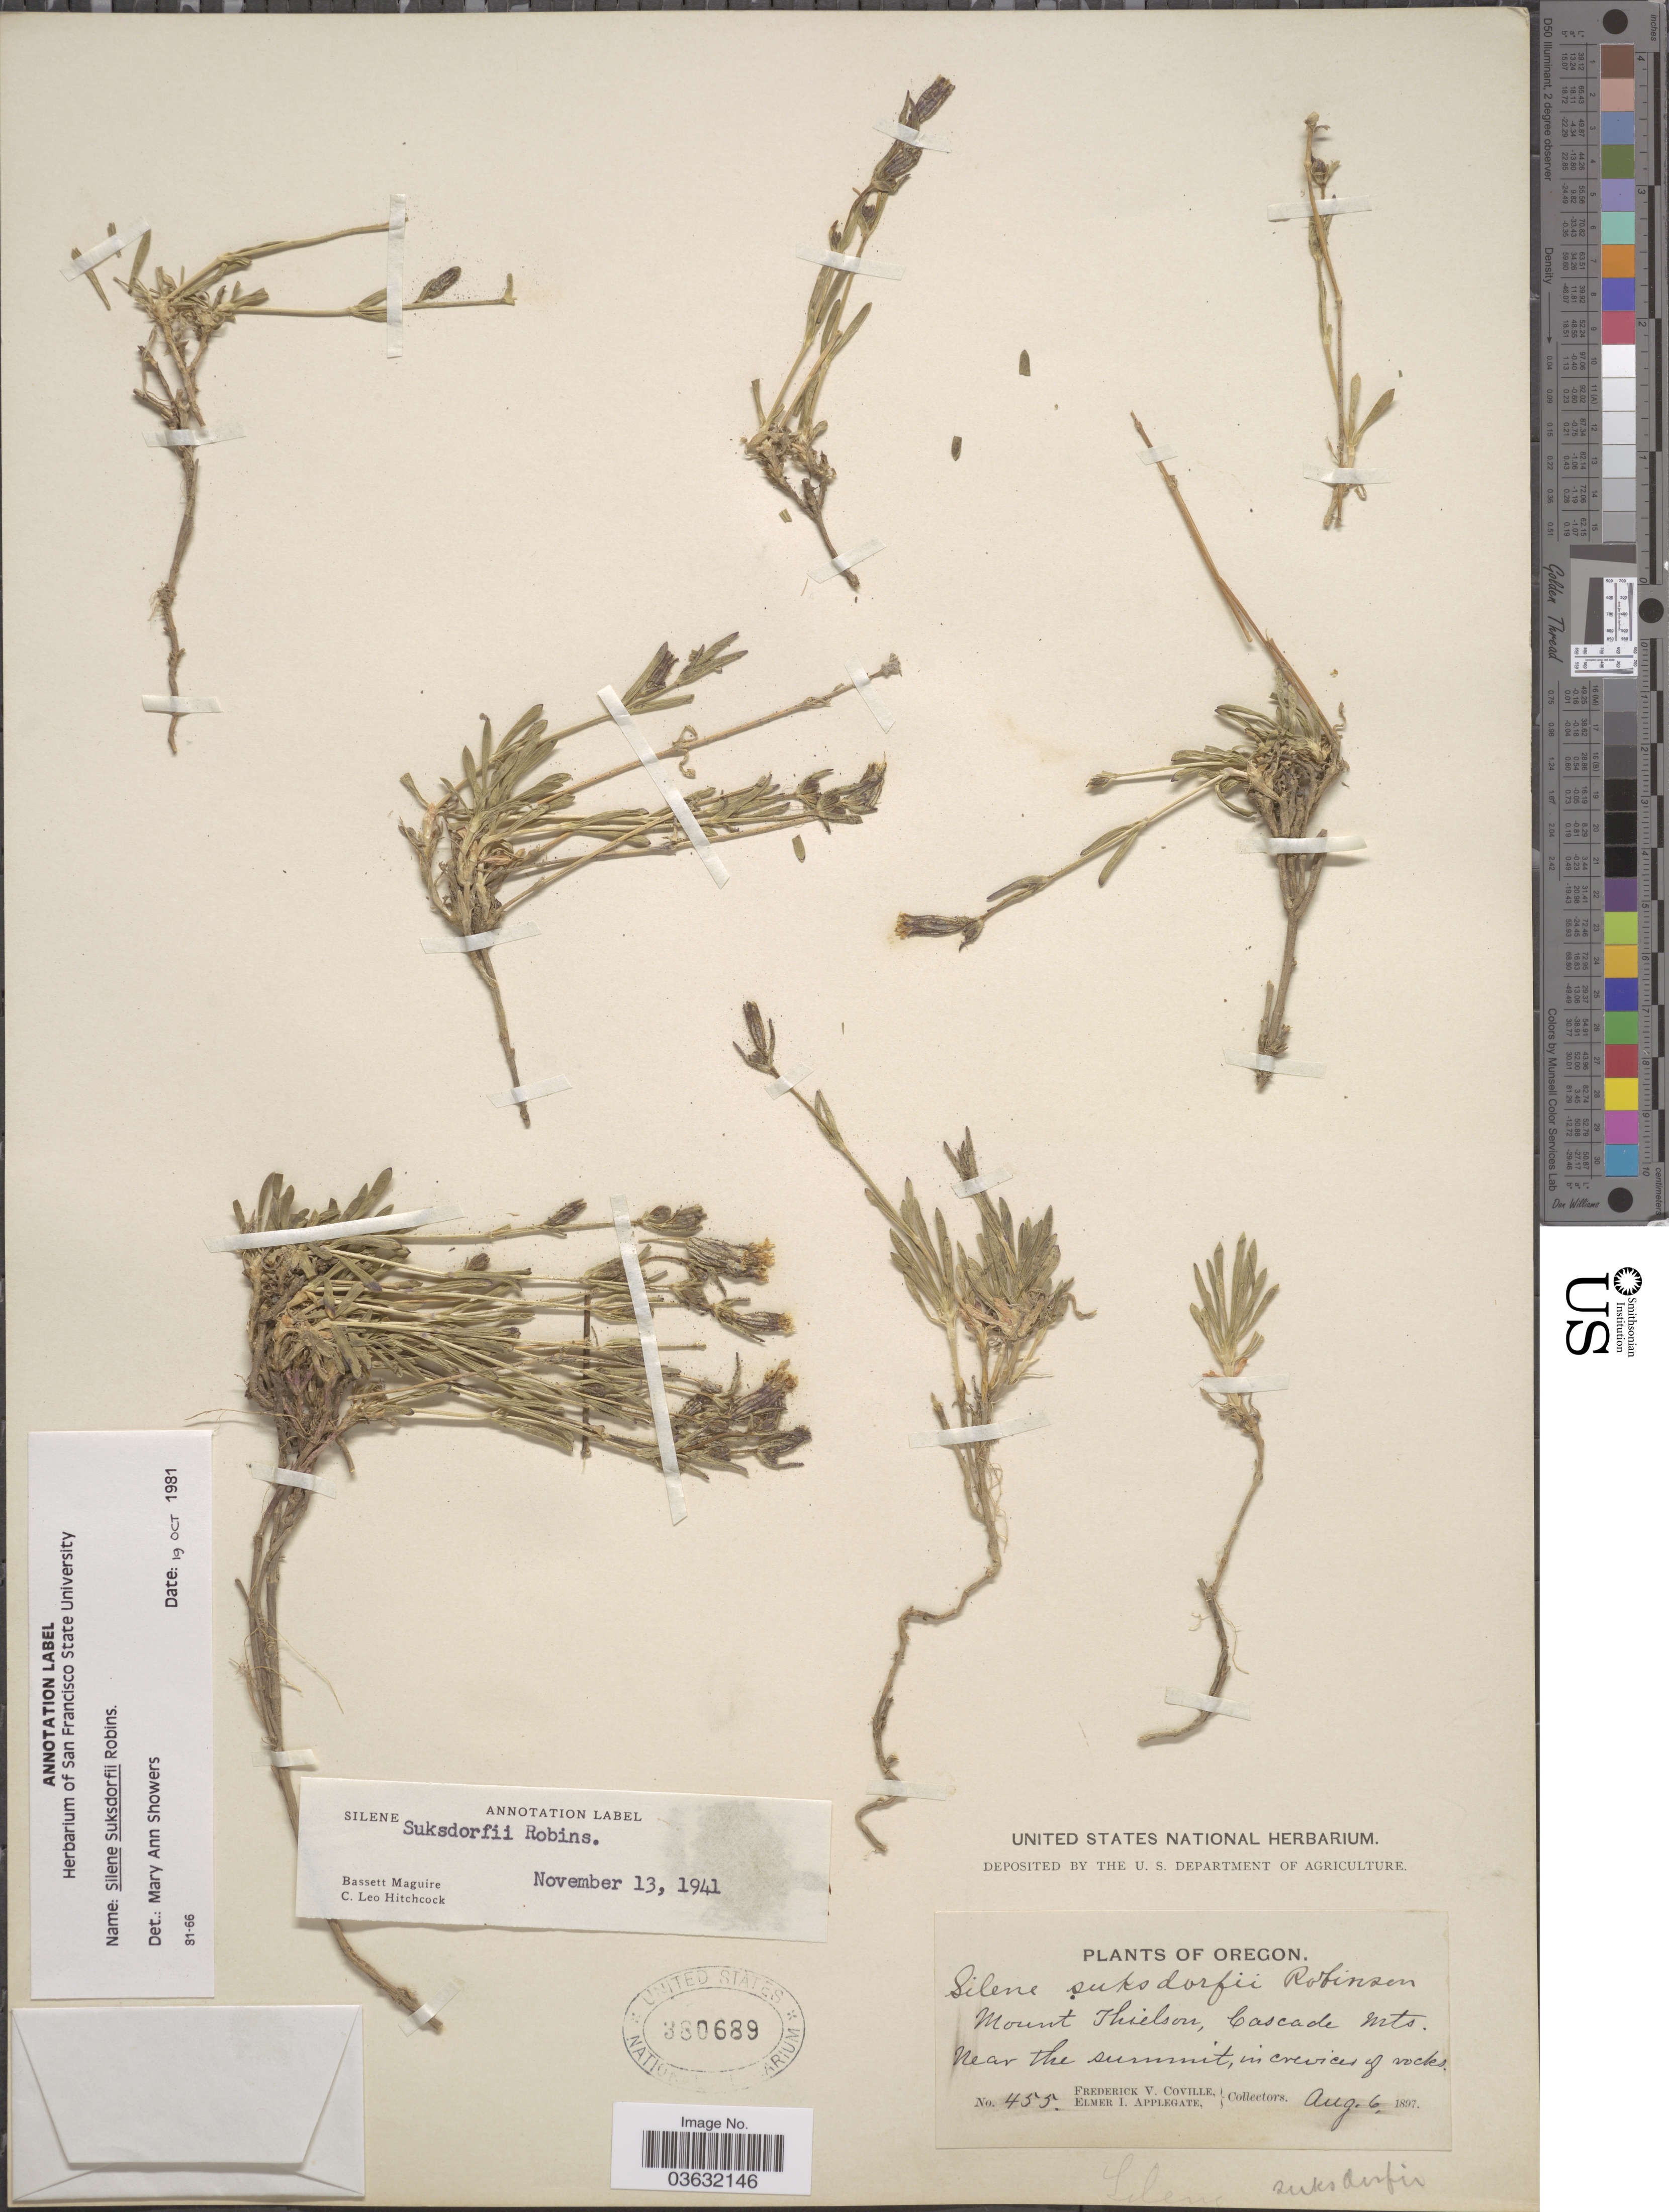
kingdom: Plantae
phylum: Tracheophyta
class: Magnoliopsida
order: Caryophyllales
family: Caryophyllaceae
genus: Silene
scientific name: Silene suksdorfii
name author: B.L. Rob.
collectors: F. V. Coville & E. I. Applegate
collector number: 455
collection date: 1897-08-06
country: United States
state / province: Oregon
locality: Mount Thielson, Cascade Mts. Near the summit.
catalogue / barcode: US 380689